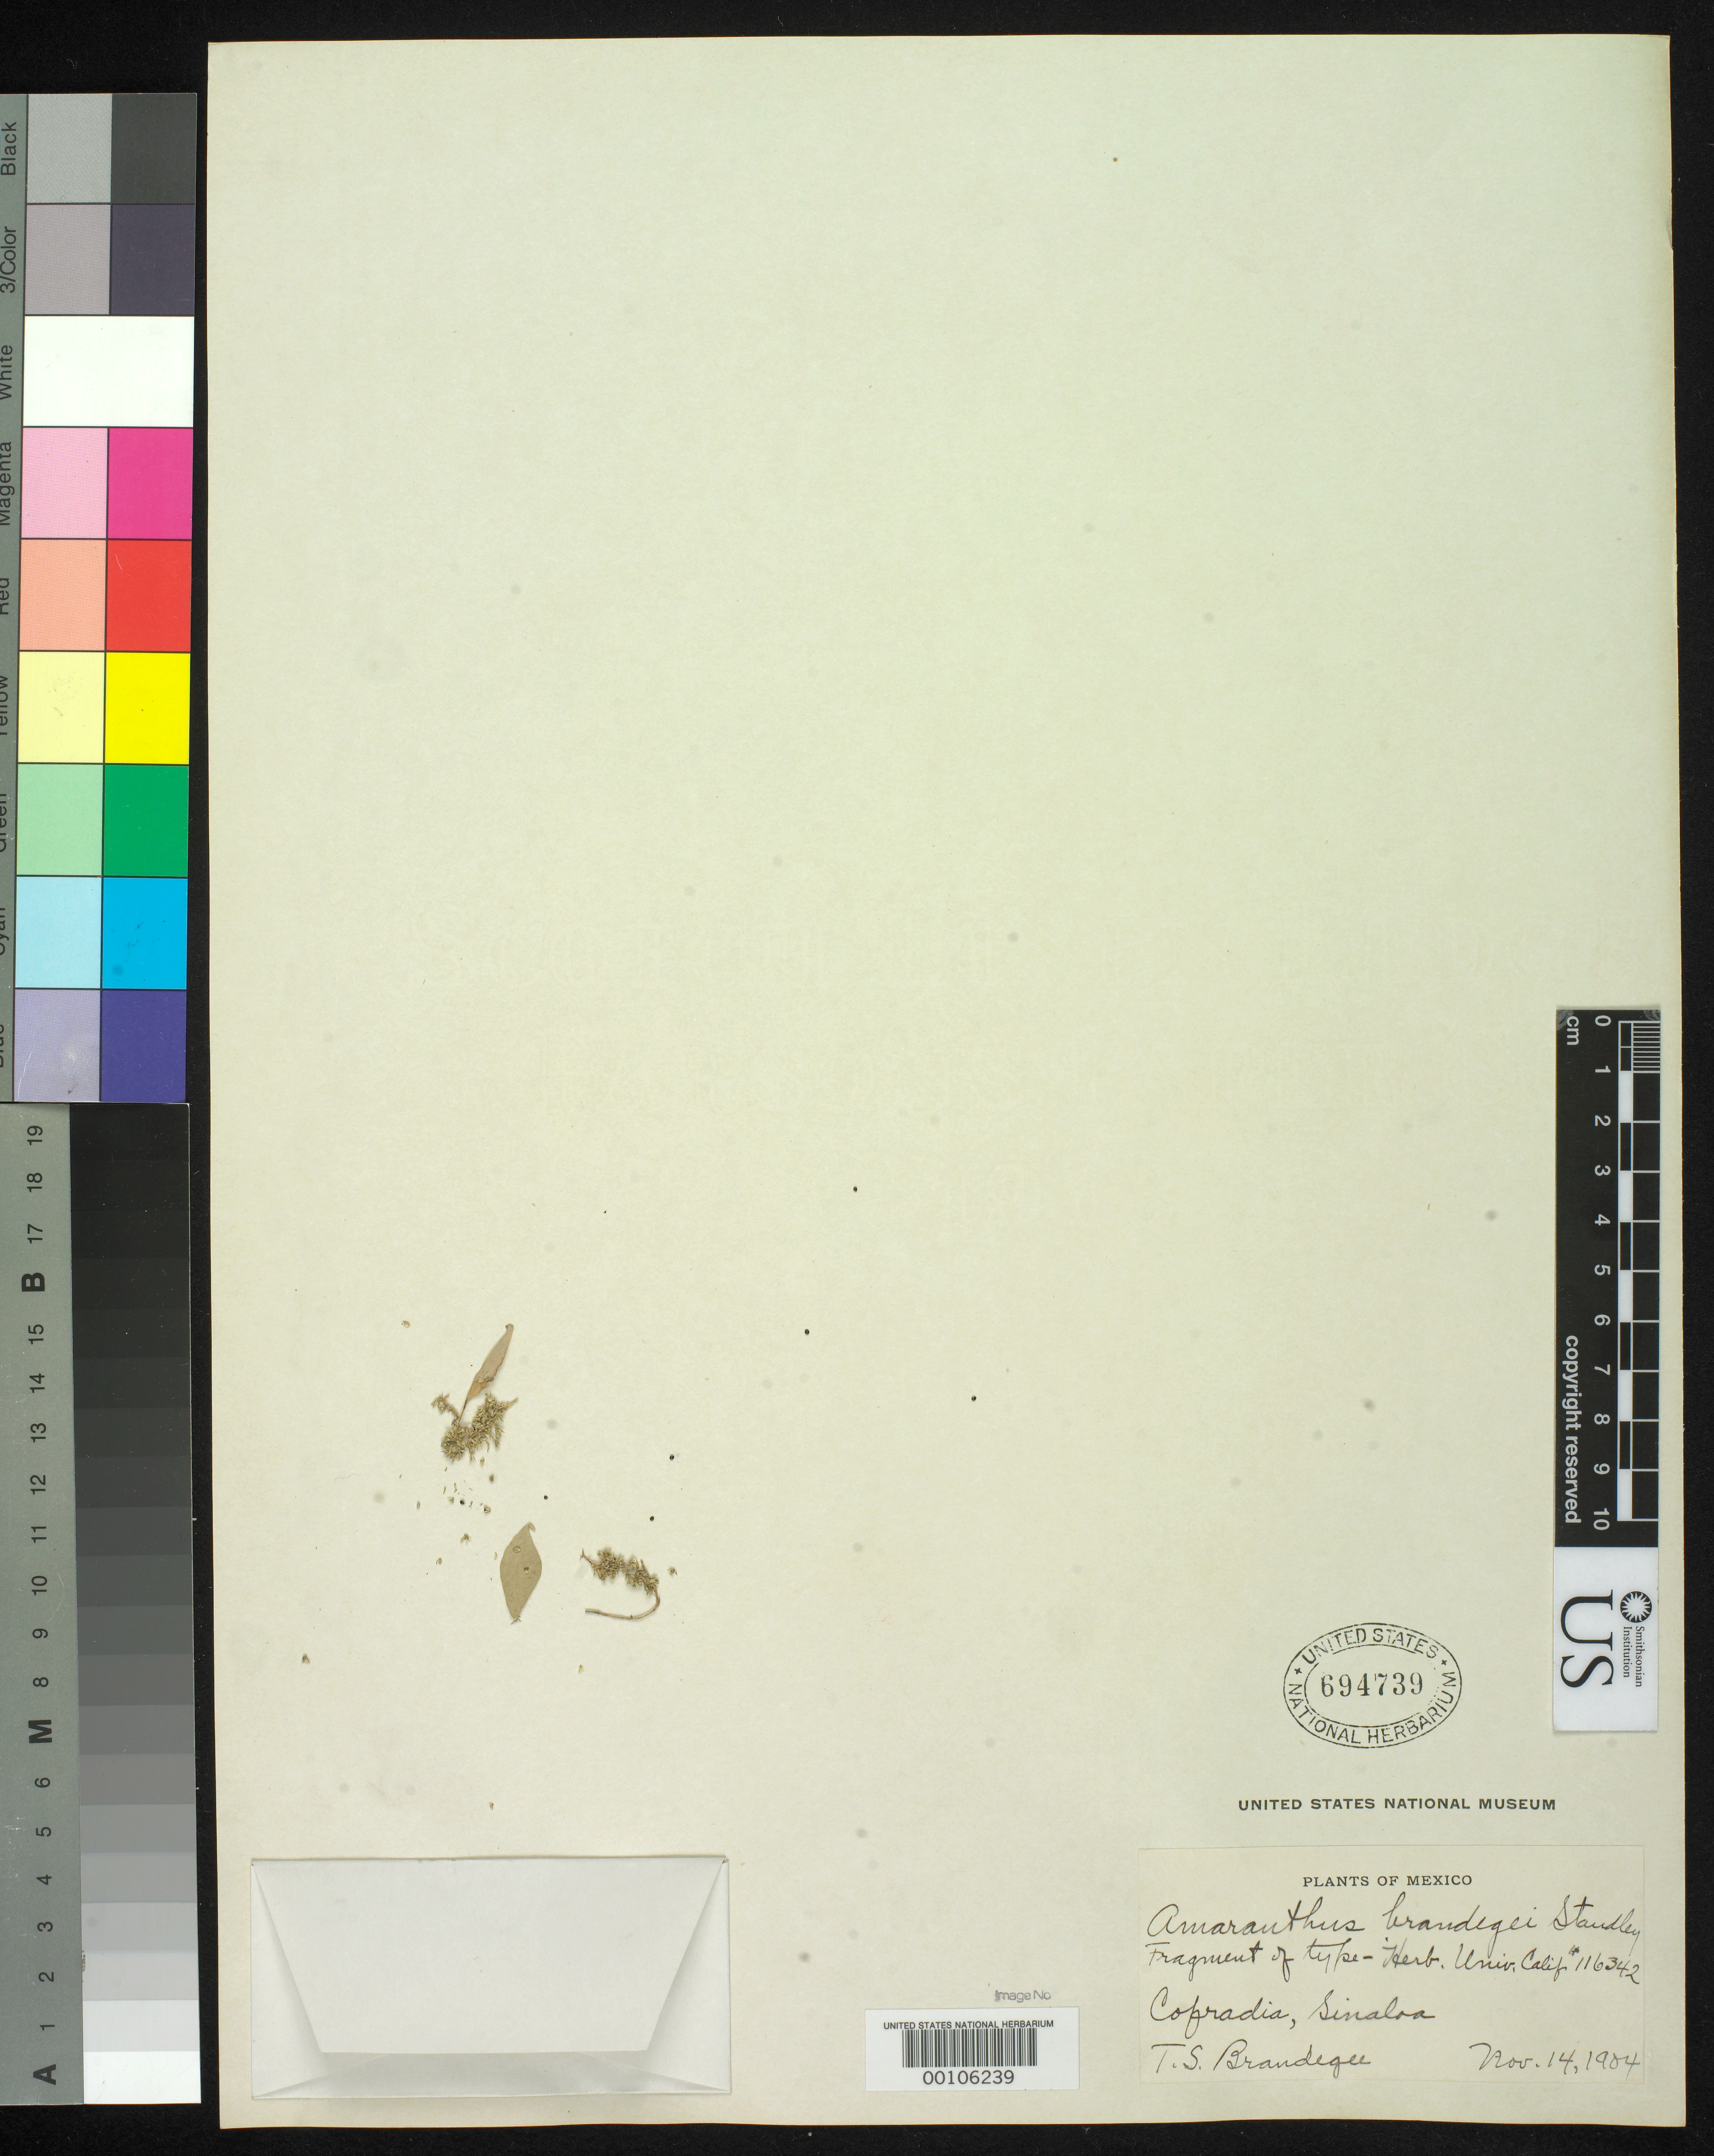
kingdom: Plantae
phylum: Tracheophyta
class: Magnoliopsida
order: Caryophyllales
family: Amaranthaceae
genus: Amaranthus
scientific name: Amaranthus brandegei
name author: Standl.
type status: Type Fragment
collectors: T. S. Brandegee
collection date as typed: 14 Nov 1904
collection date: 1904-11-14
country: Mexico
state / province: Sinaloa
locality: Culiacan, near Cofradia.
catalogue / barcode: US 694739